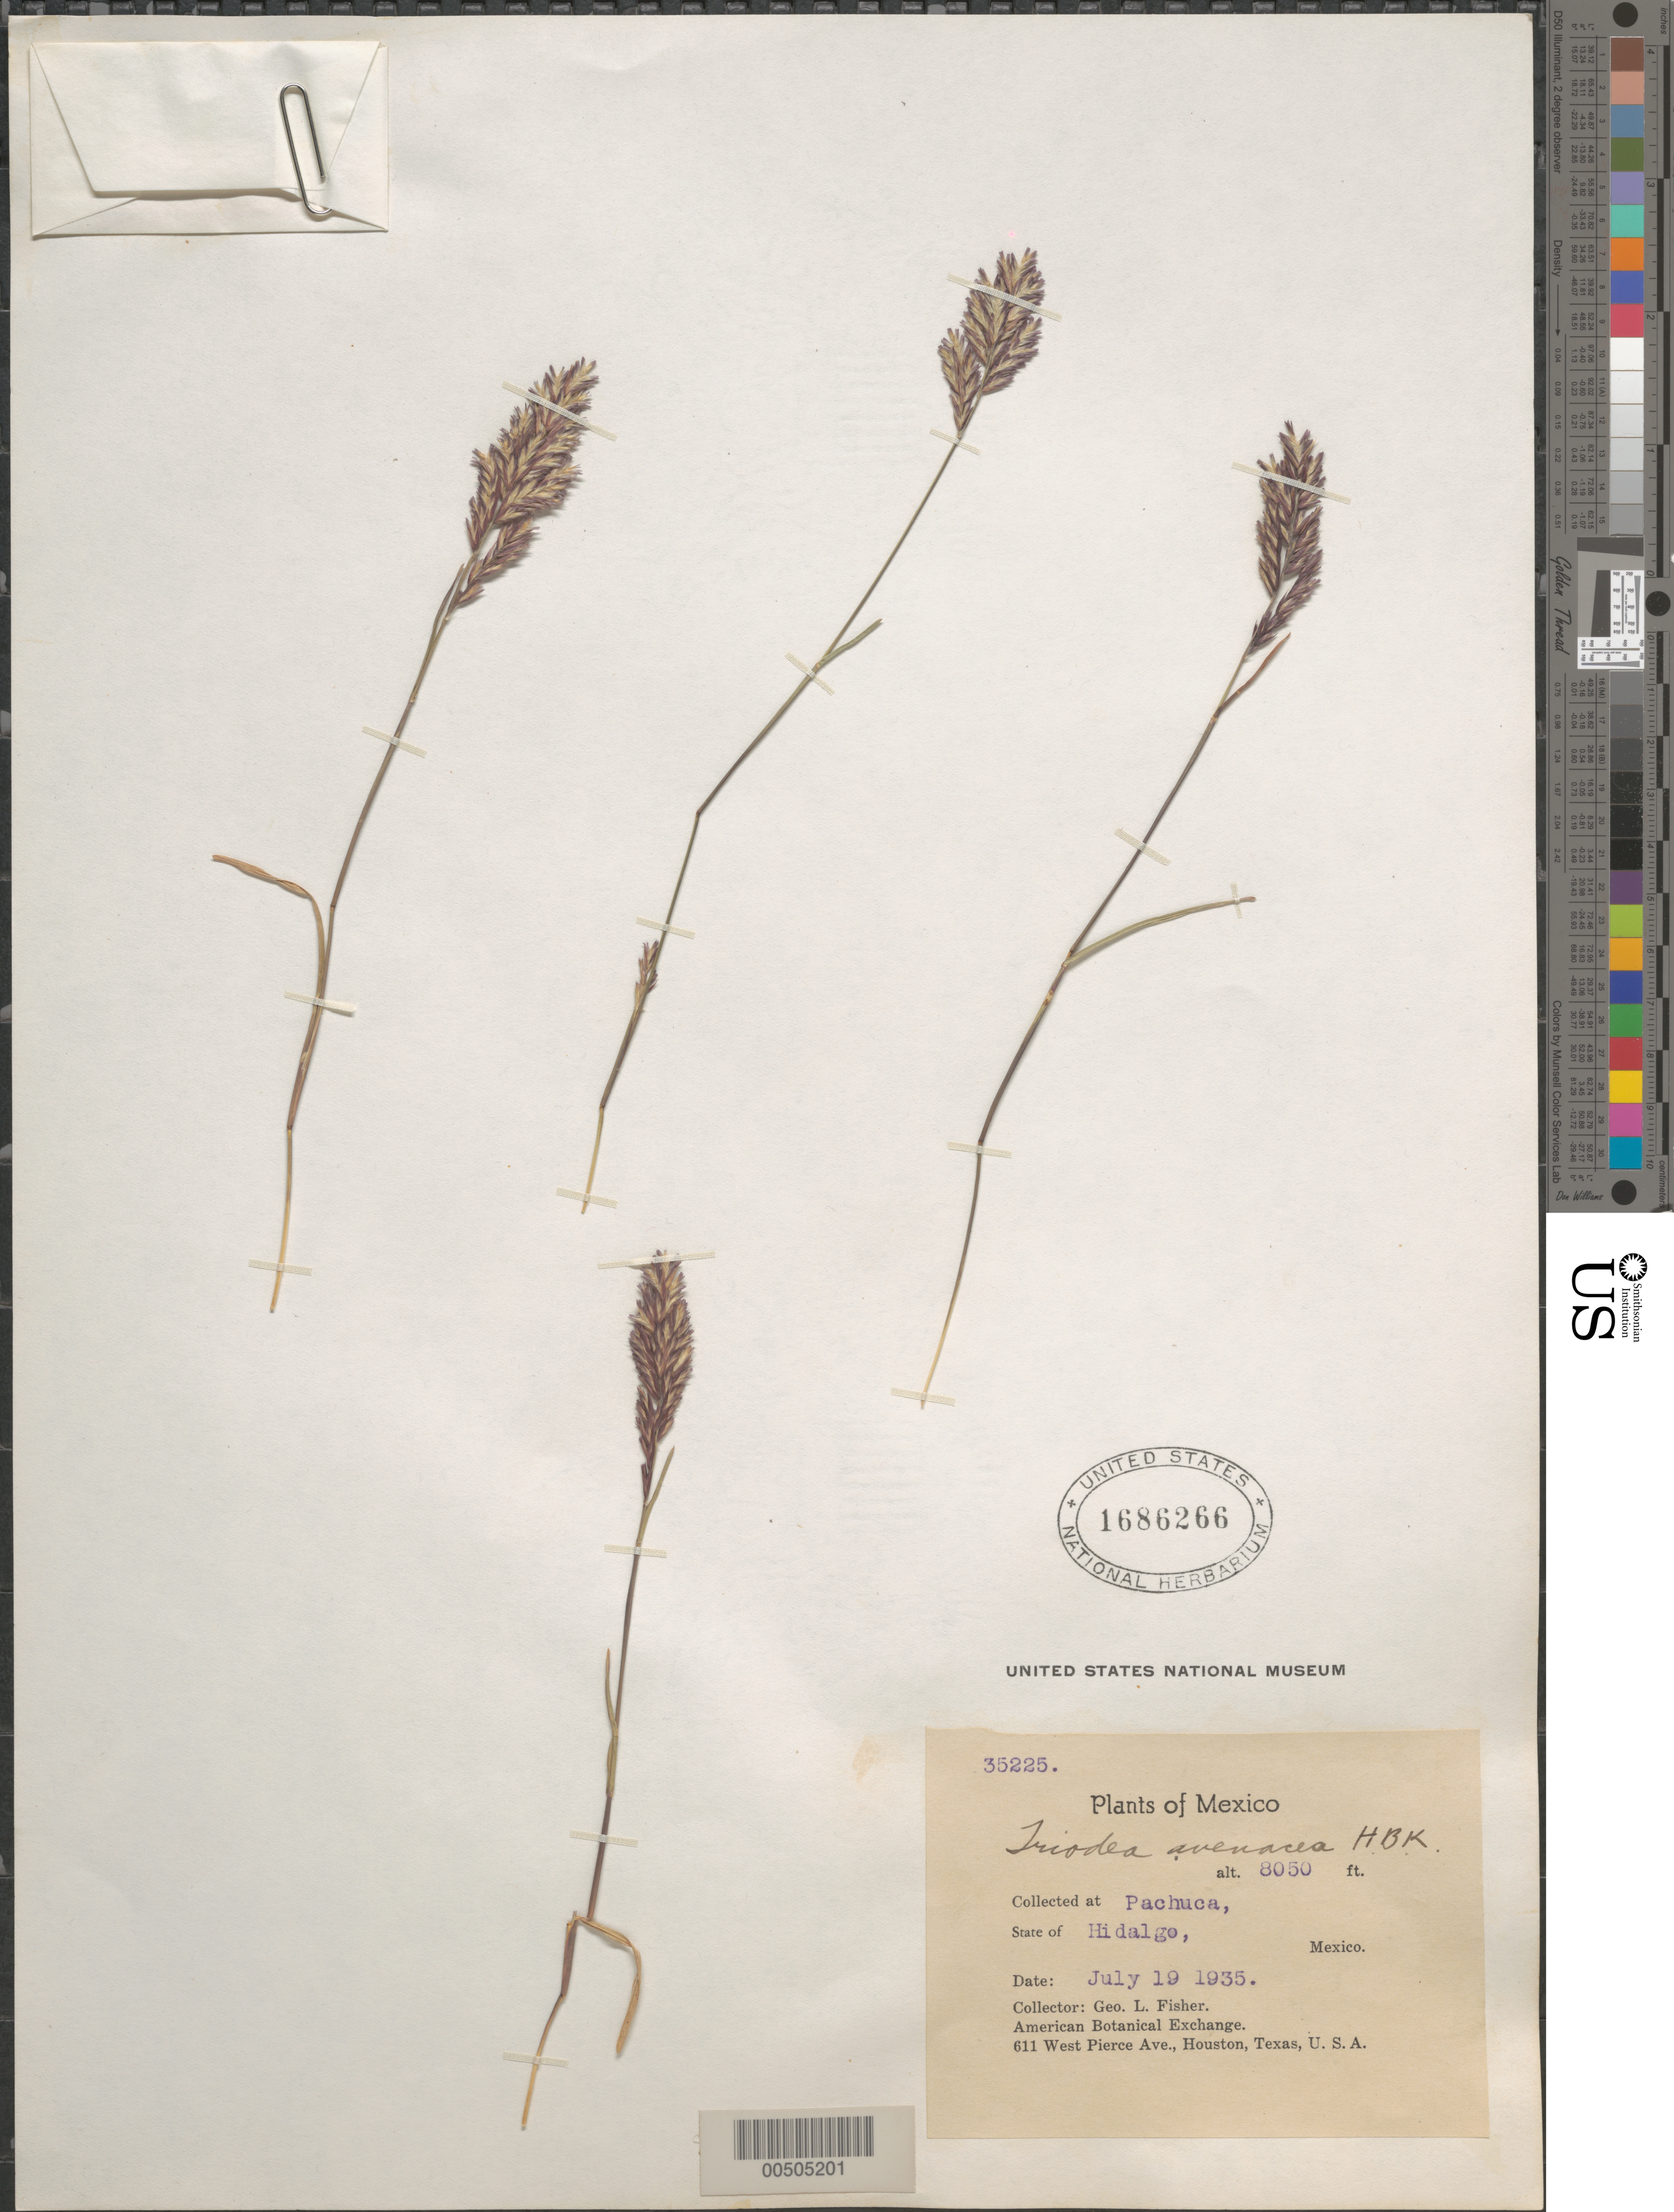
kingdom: Plantae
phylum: Tracheophyta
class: Liliopsida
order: Poales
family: Poaceae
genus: Erioneuron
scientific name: Erioneuron avenaceum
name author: (Kunth) Tateoka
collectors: G. L. Fisher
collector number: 35225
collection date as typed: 19 Jul 1935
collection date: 1935-07-19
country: Mexico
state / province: Hidalgo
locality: Pachuca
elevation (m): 2454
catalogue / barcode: US 1686266